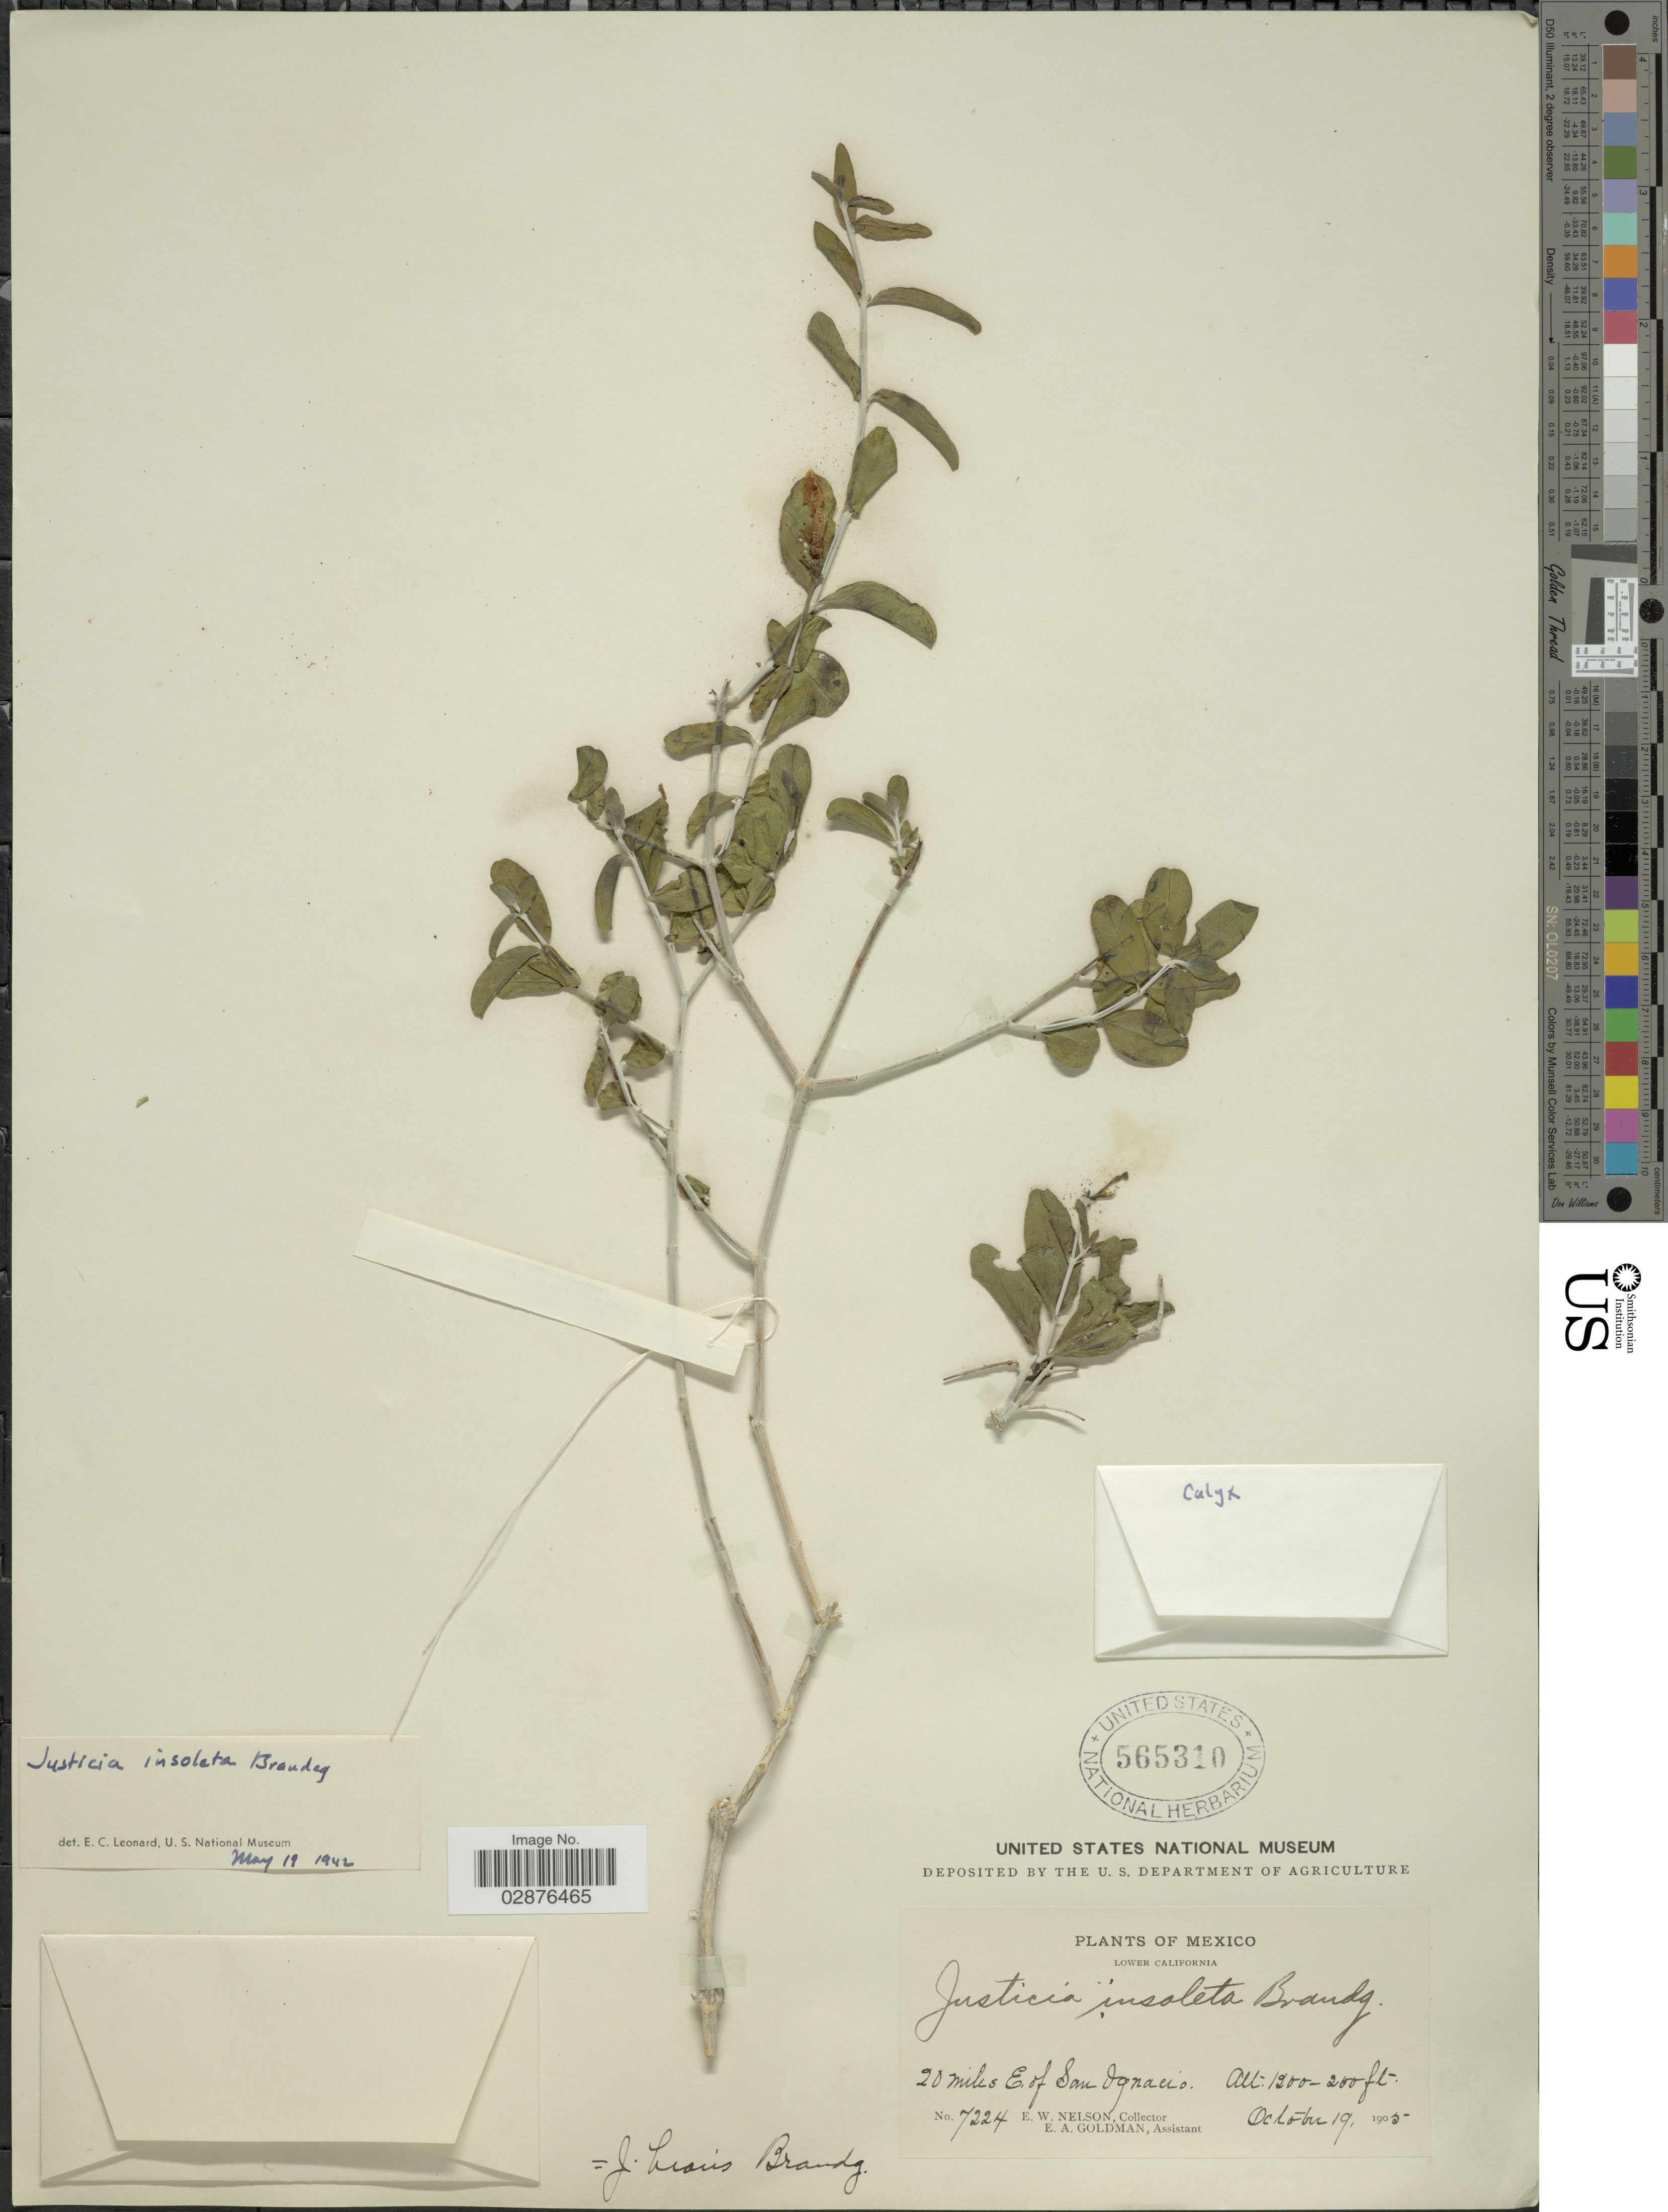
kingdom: Plantae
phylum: Tracheophyta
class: Magnoliopsida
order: Lamiales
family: Acanthaceae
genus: Justicia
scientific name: Justicia insolita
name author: Brandegee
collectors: E. W. Nelson & E. A. Goldman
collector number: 7224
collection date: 1905-10-19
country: Mexico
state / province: Baja California Sur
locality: Lower California. 20 miles E of San Ignacio.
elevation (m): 61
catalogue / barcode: US 565310